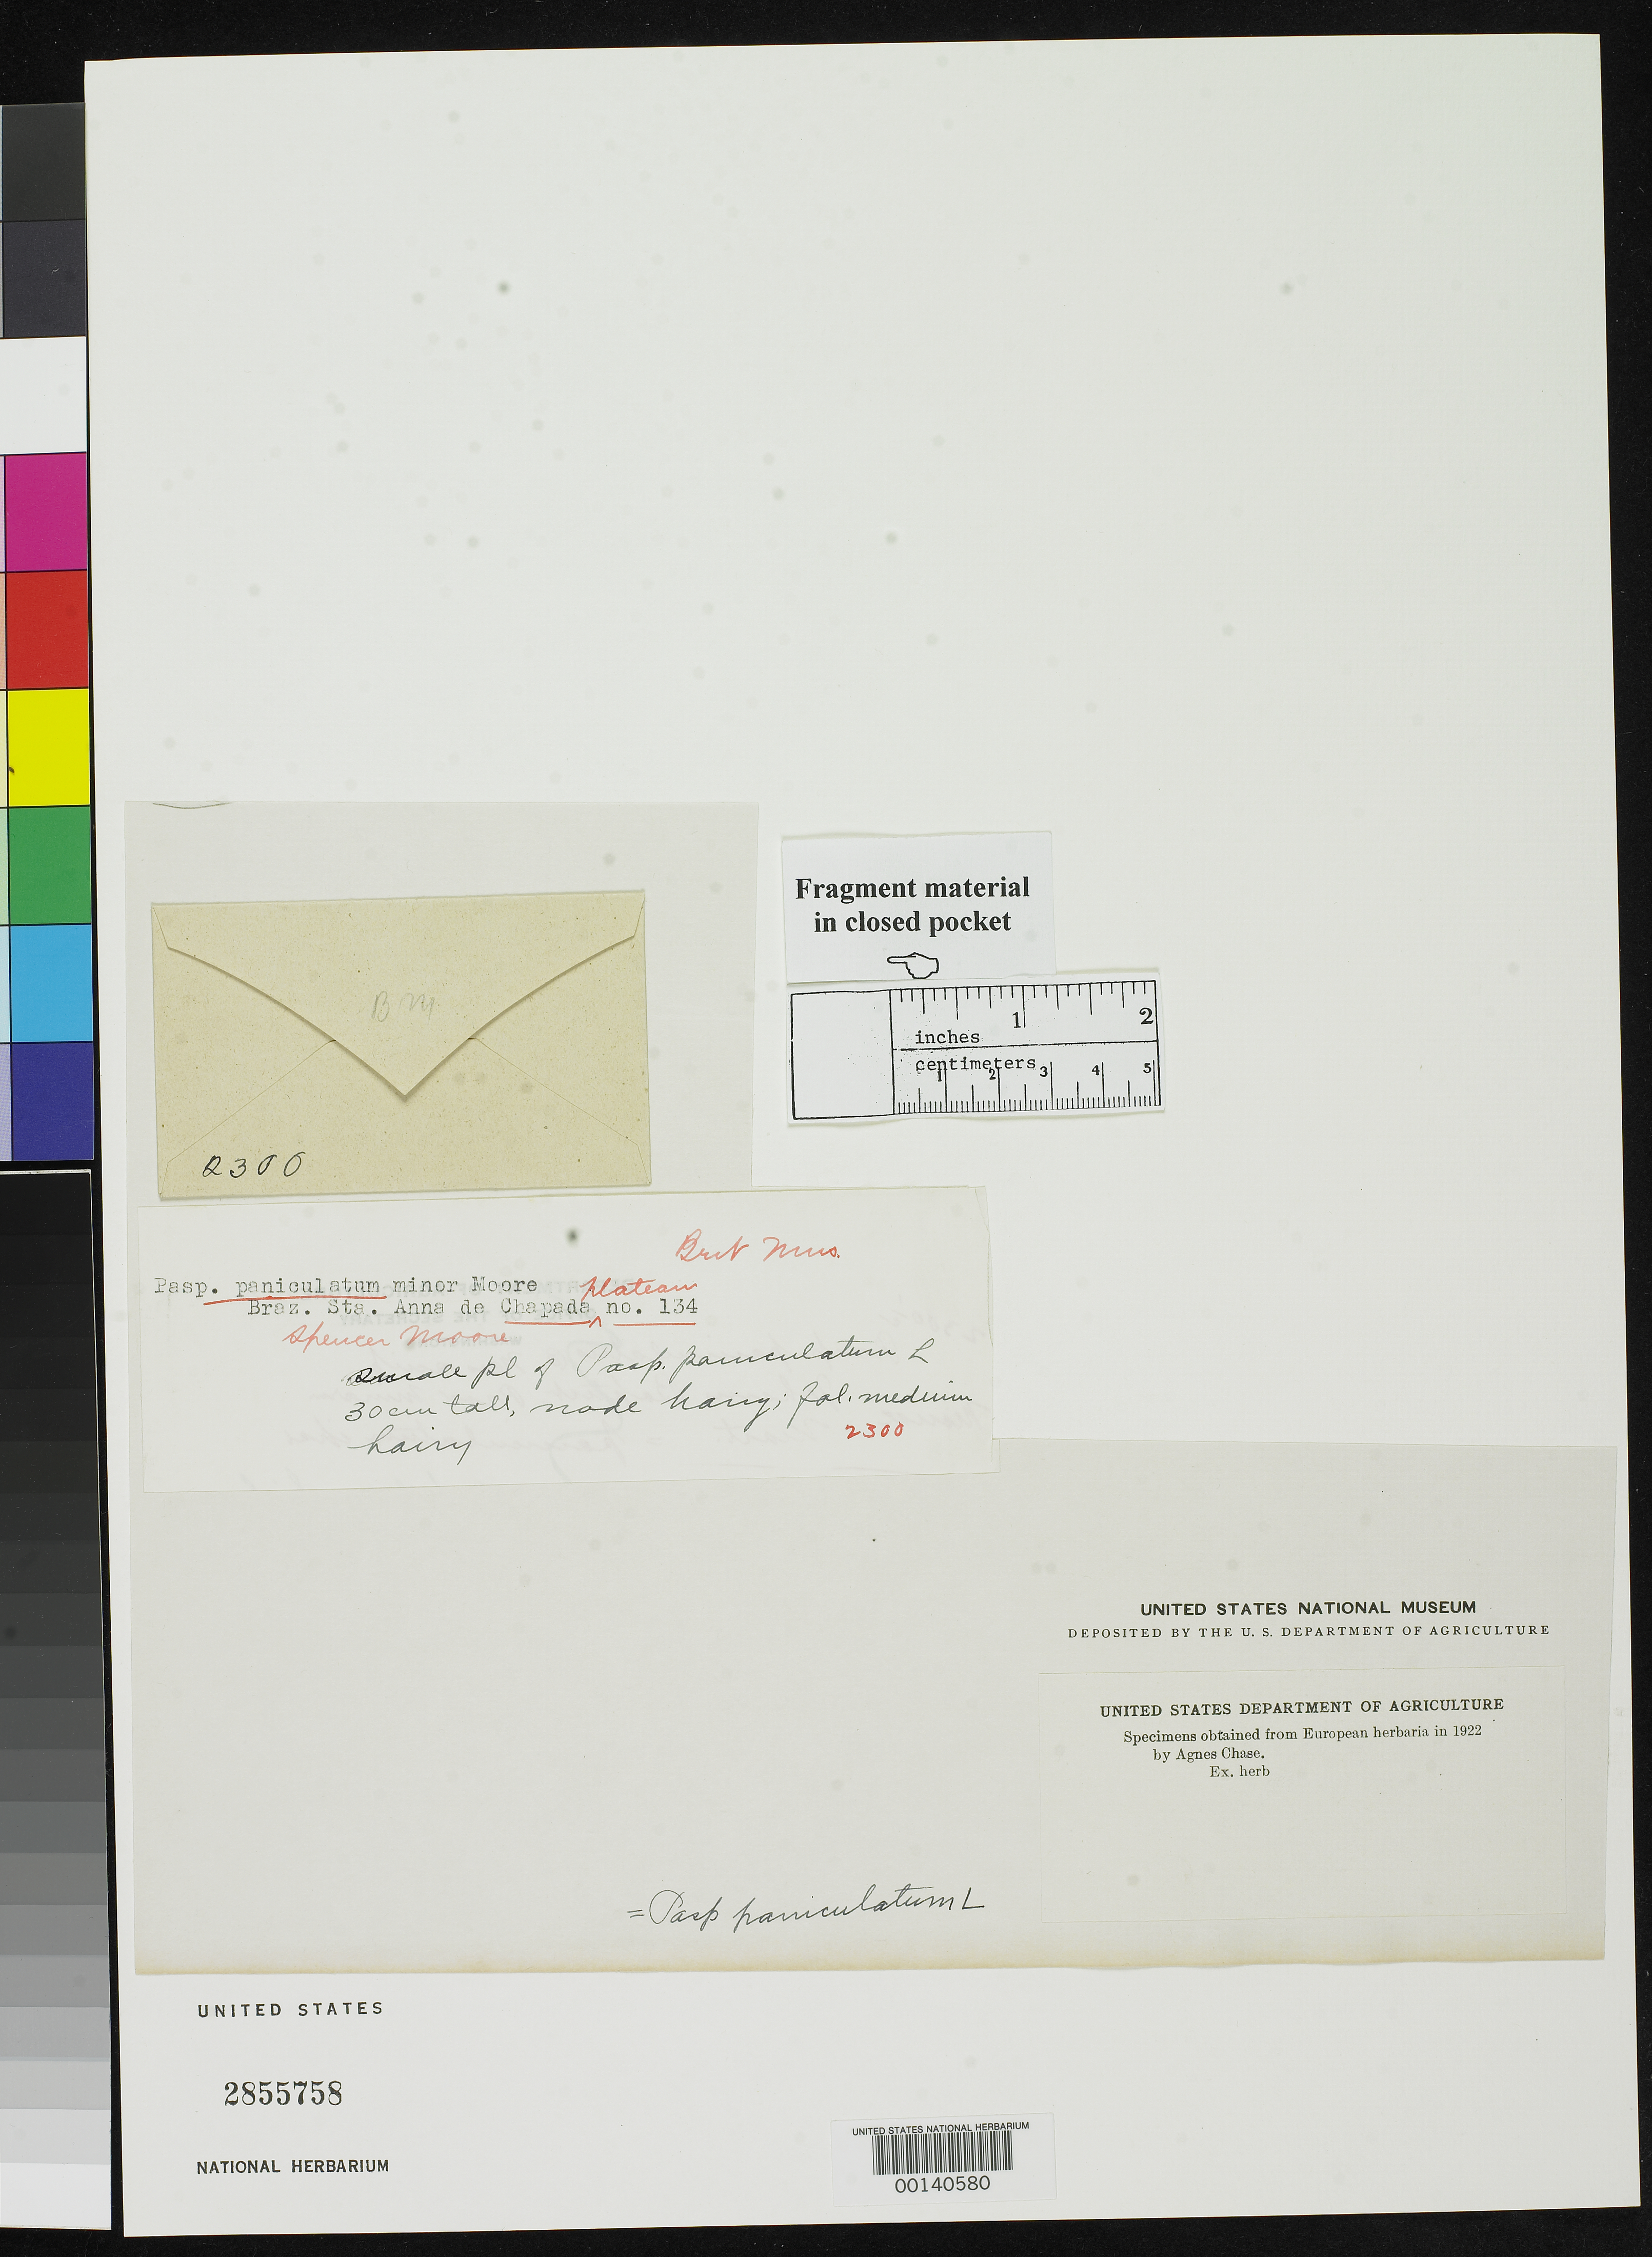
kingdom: Plantae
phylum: Tracheophyta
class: Liliopsida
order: Poales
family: Poaceae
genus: Paspalum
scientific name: Paspalum paniculatum var. minor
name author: S. Moore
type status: Type Fragment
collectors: S. Moore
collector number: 134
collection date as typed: Aug 1891 to -- Aug 1892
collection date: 1891-08/1892-08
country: Brazil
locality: Serra da Chapada, near Santa Anna.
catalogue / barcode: US 2855758